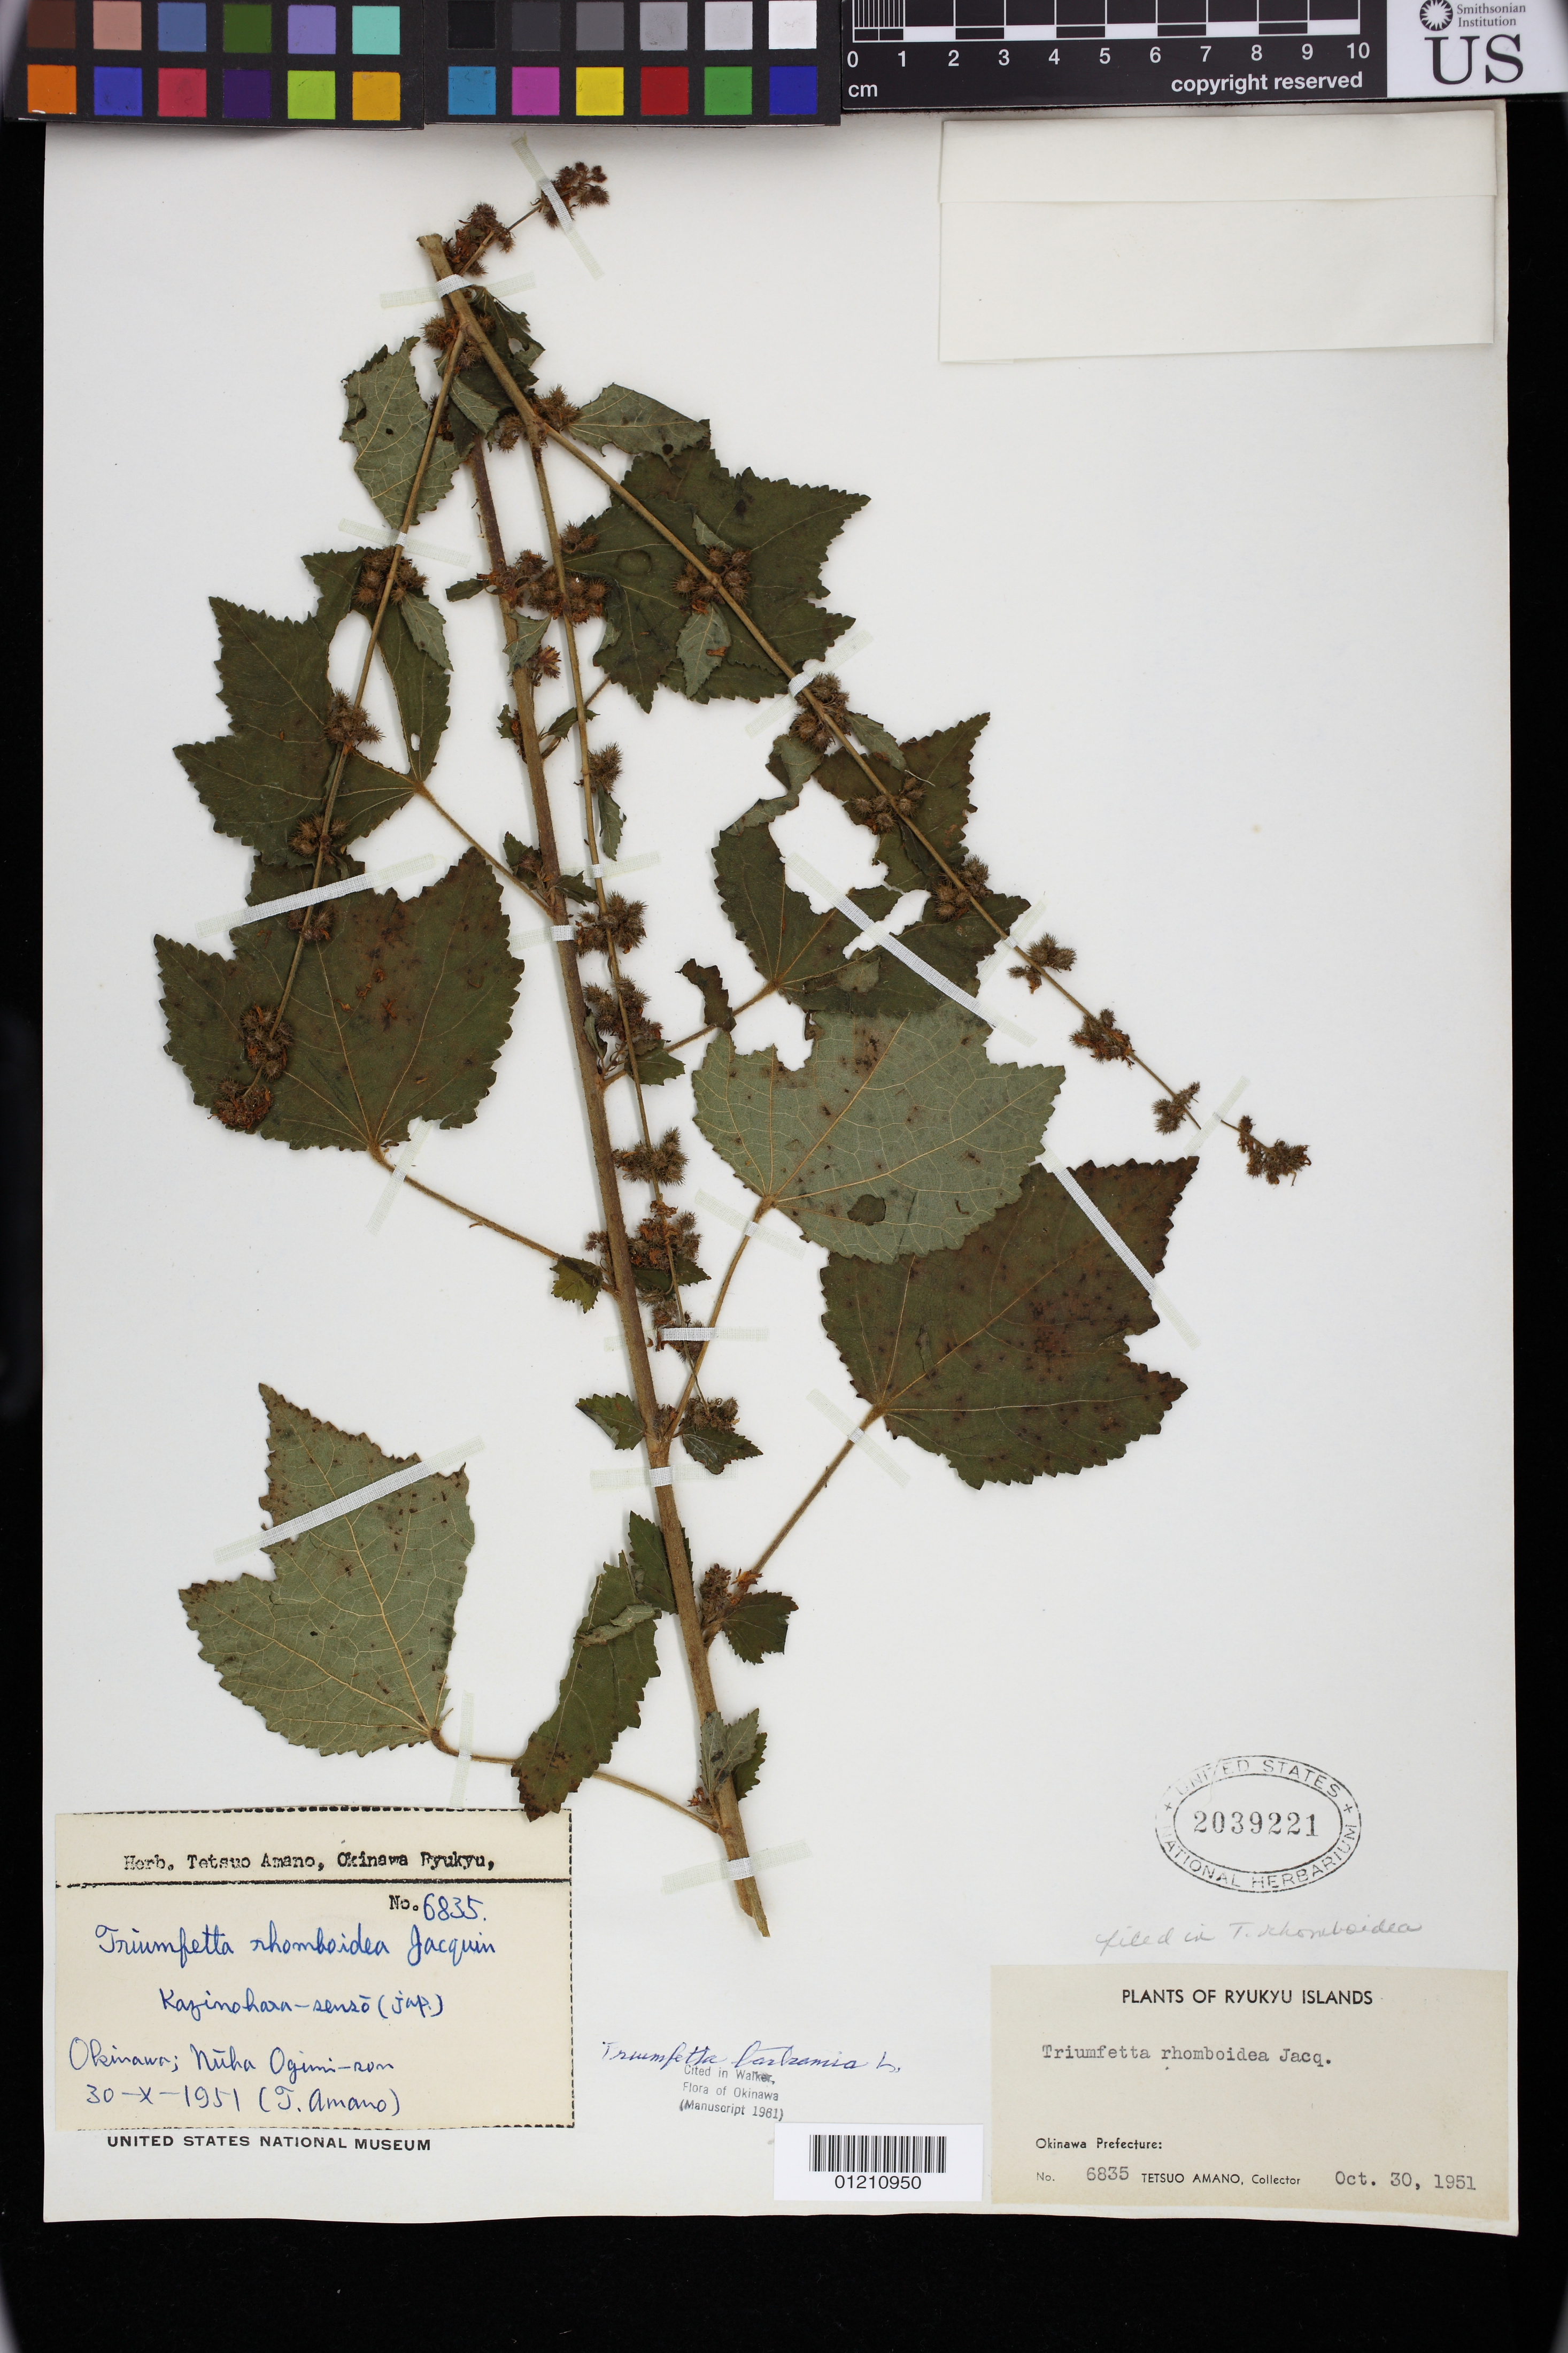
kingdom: Plantae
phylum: Tracheophyta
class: Magnoliopsida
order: Malvales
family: Malvaceae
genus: Triumfetta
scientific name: Triumfetta rhomboidea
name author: Jacq.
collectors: T. Amano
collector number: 6835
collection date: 1951-10-30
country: Japan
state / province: Okinawa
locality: Ryukyu Islands.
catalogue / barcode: US 2039221